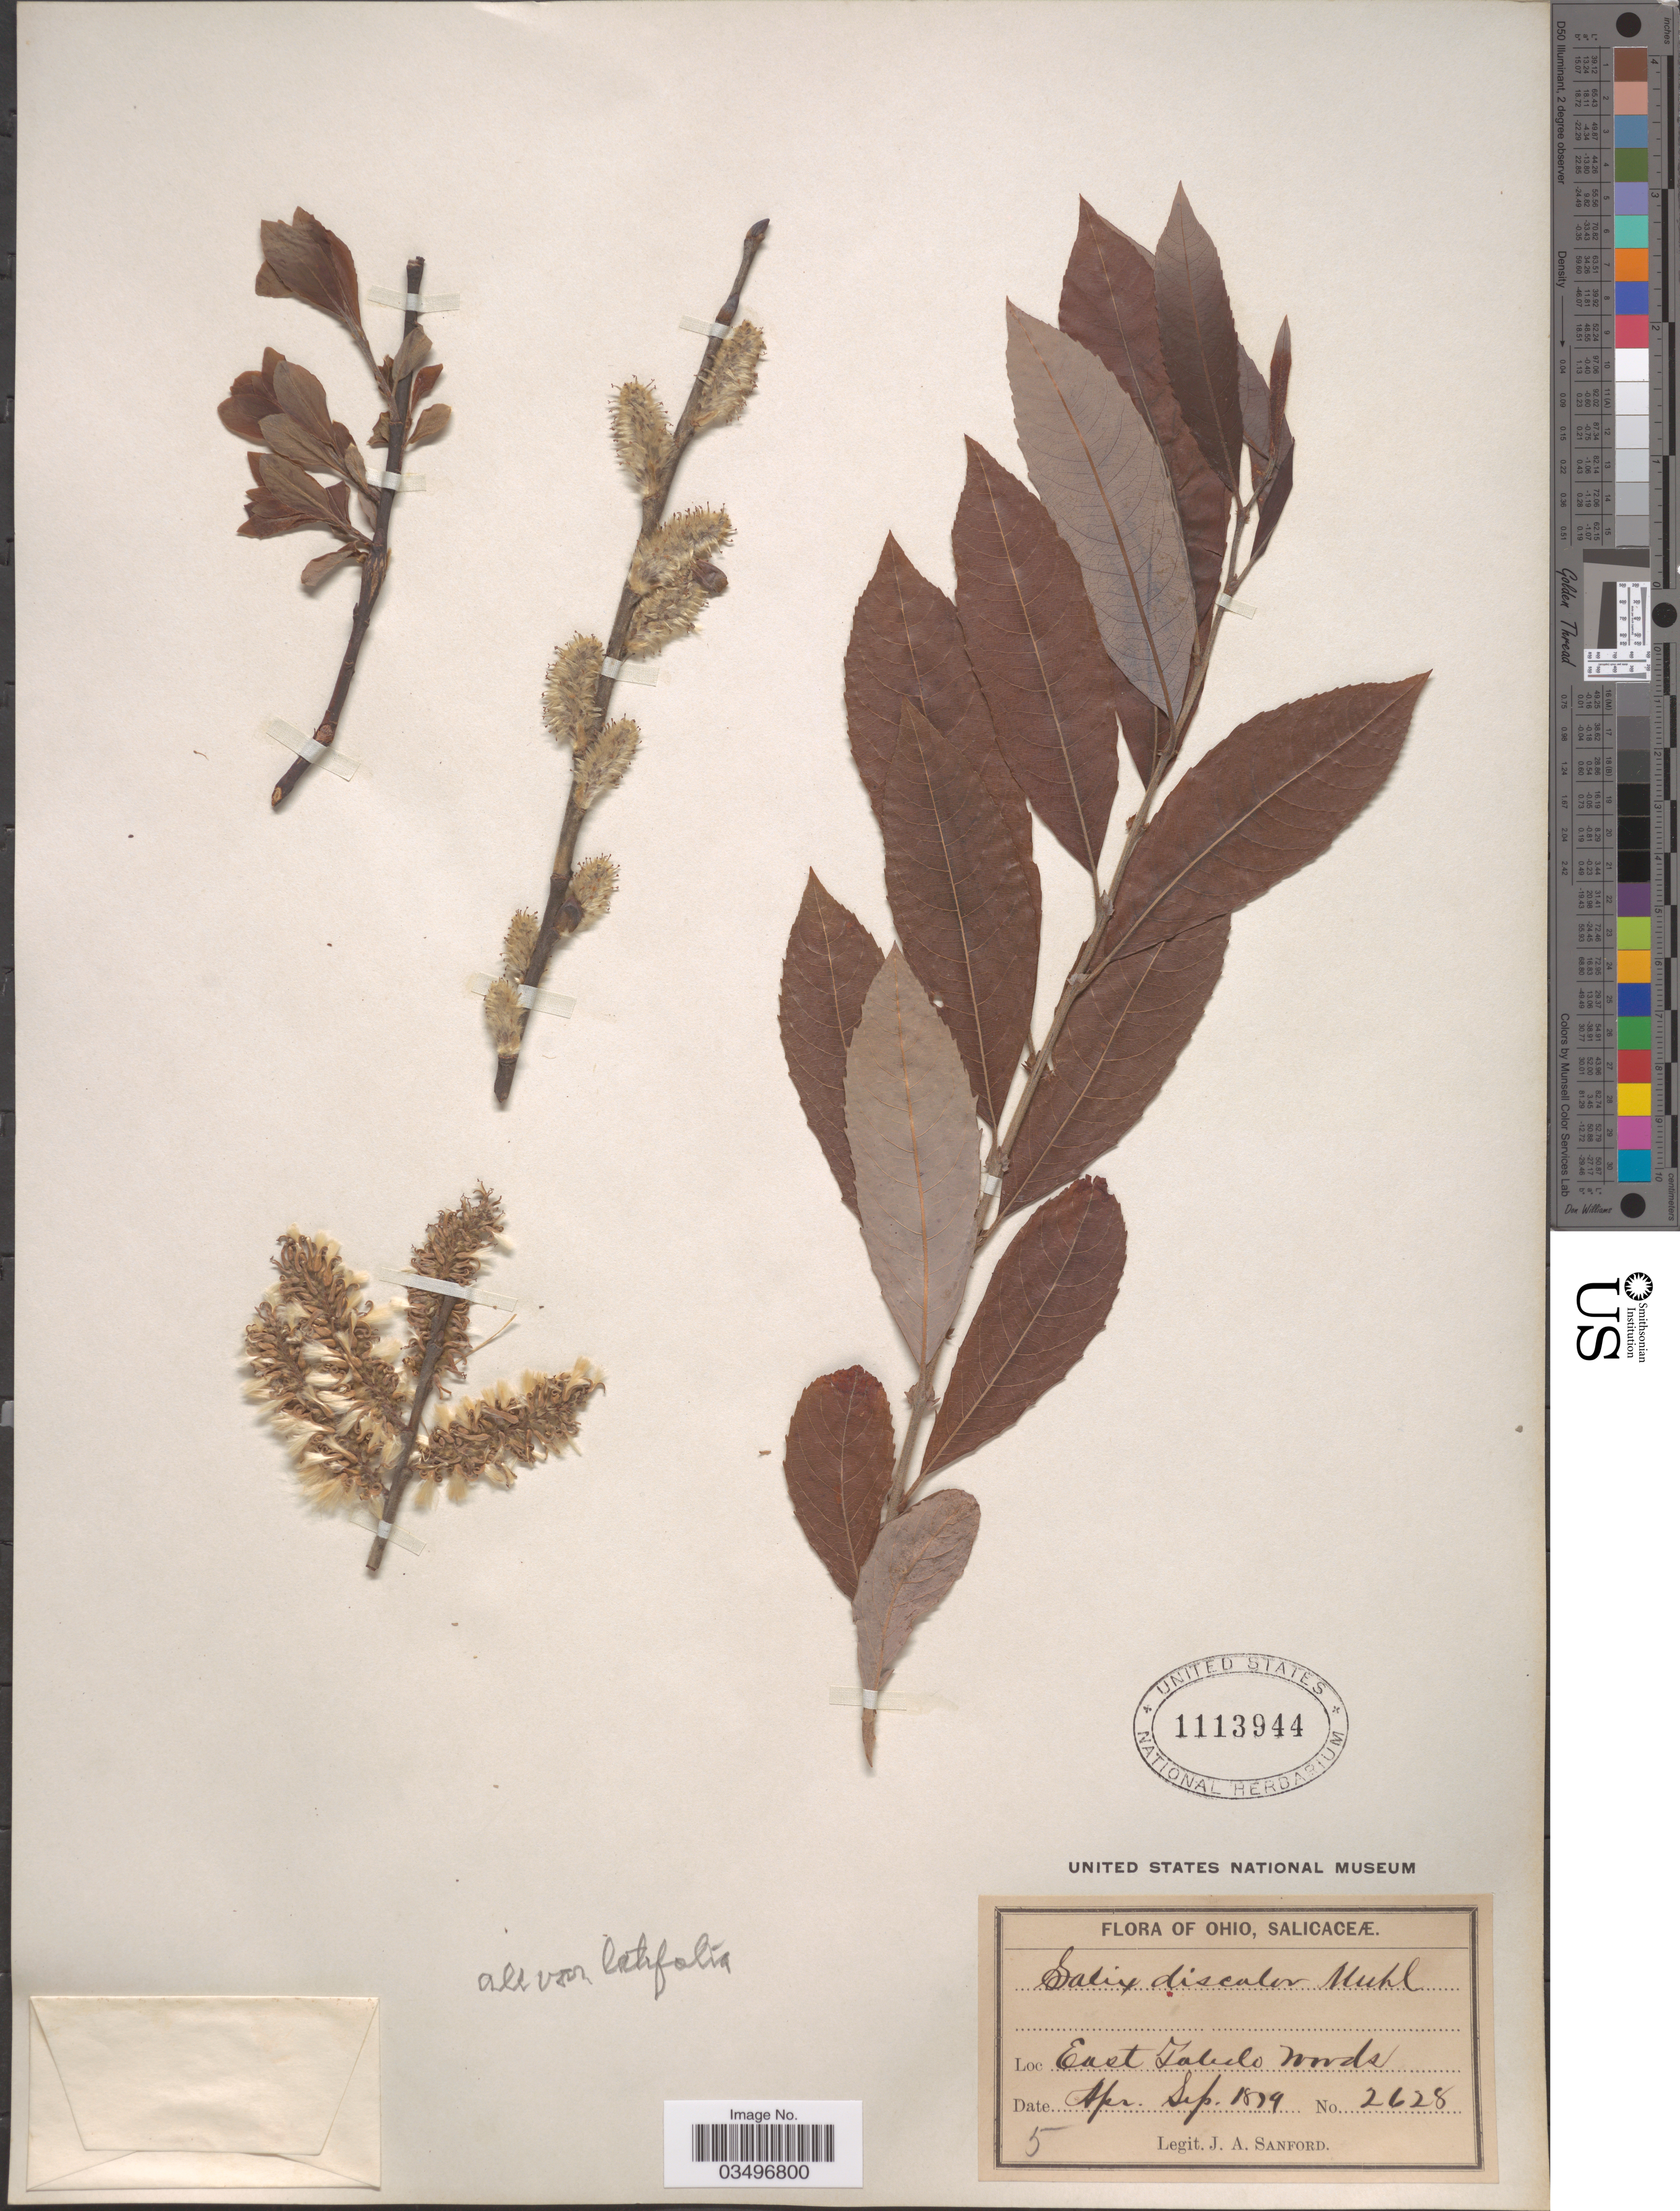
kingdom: Plantae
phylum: Tracheophyta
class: Magnoliopsida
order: Malpighiales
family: Salicaceae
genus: Salix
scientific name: Salix discolor var. latifolia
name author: Andersson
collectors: J. Sanford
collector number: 2628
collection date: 1879-04/1879-09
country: United States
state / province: Ohio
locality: East Toledo Woods.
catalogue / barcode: US 1113944